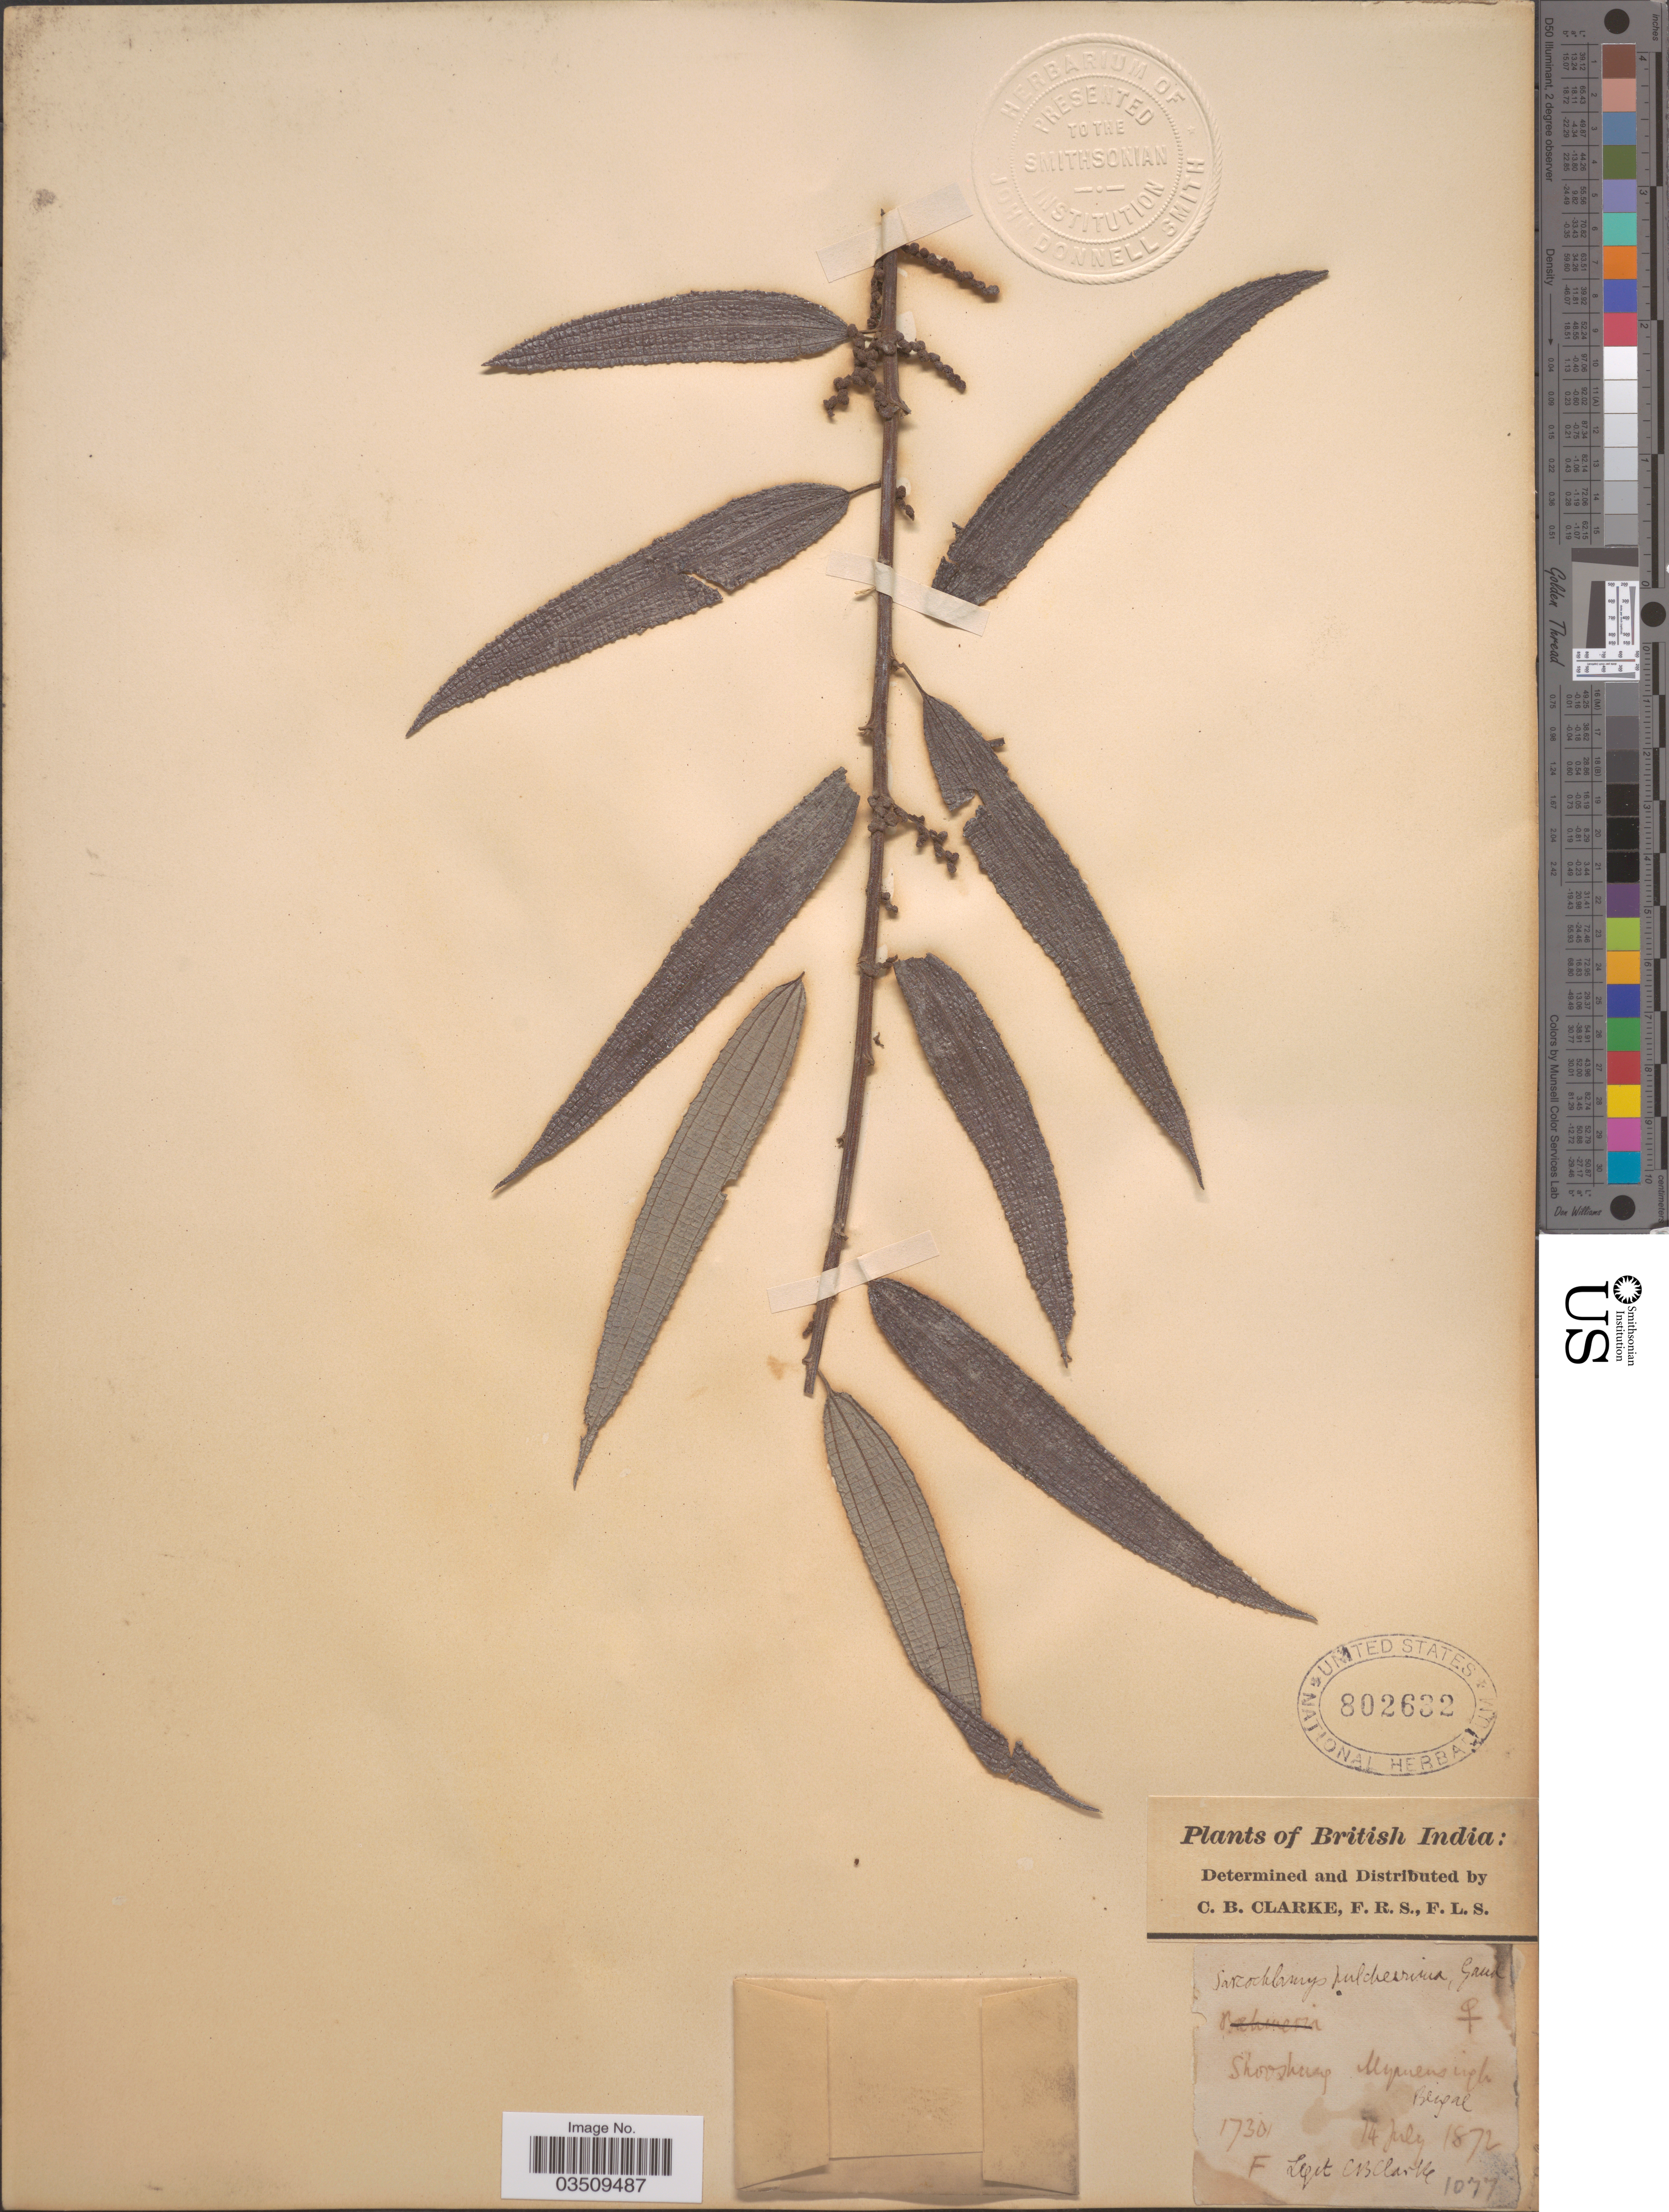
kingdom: Plantae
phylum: Tracheophyta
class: Magnoliopsida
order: Rosales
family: Urticaceae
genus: Sarcochlamys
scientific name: Sarcochlamys pulcherrima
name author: Gaudich.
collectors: C. B. Clarke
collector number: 17301F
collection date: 1872-07-14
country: Bangladesh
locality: British India. Shooshng, Mymensingh, Bengal.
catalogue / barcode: US 802632